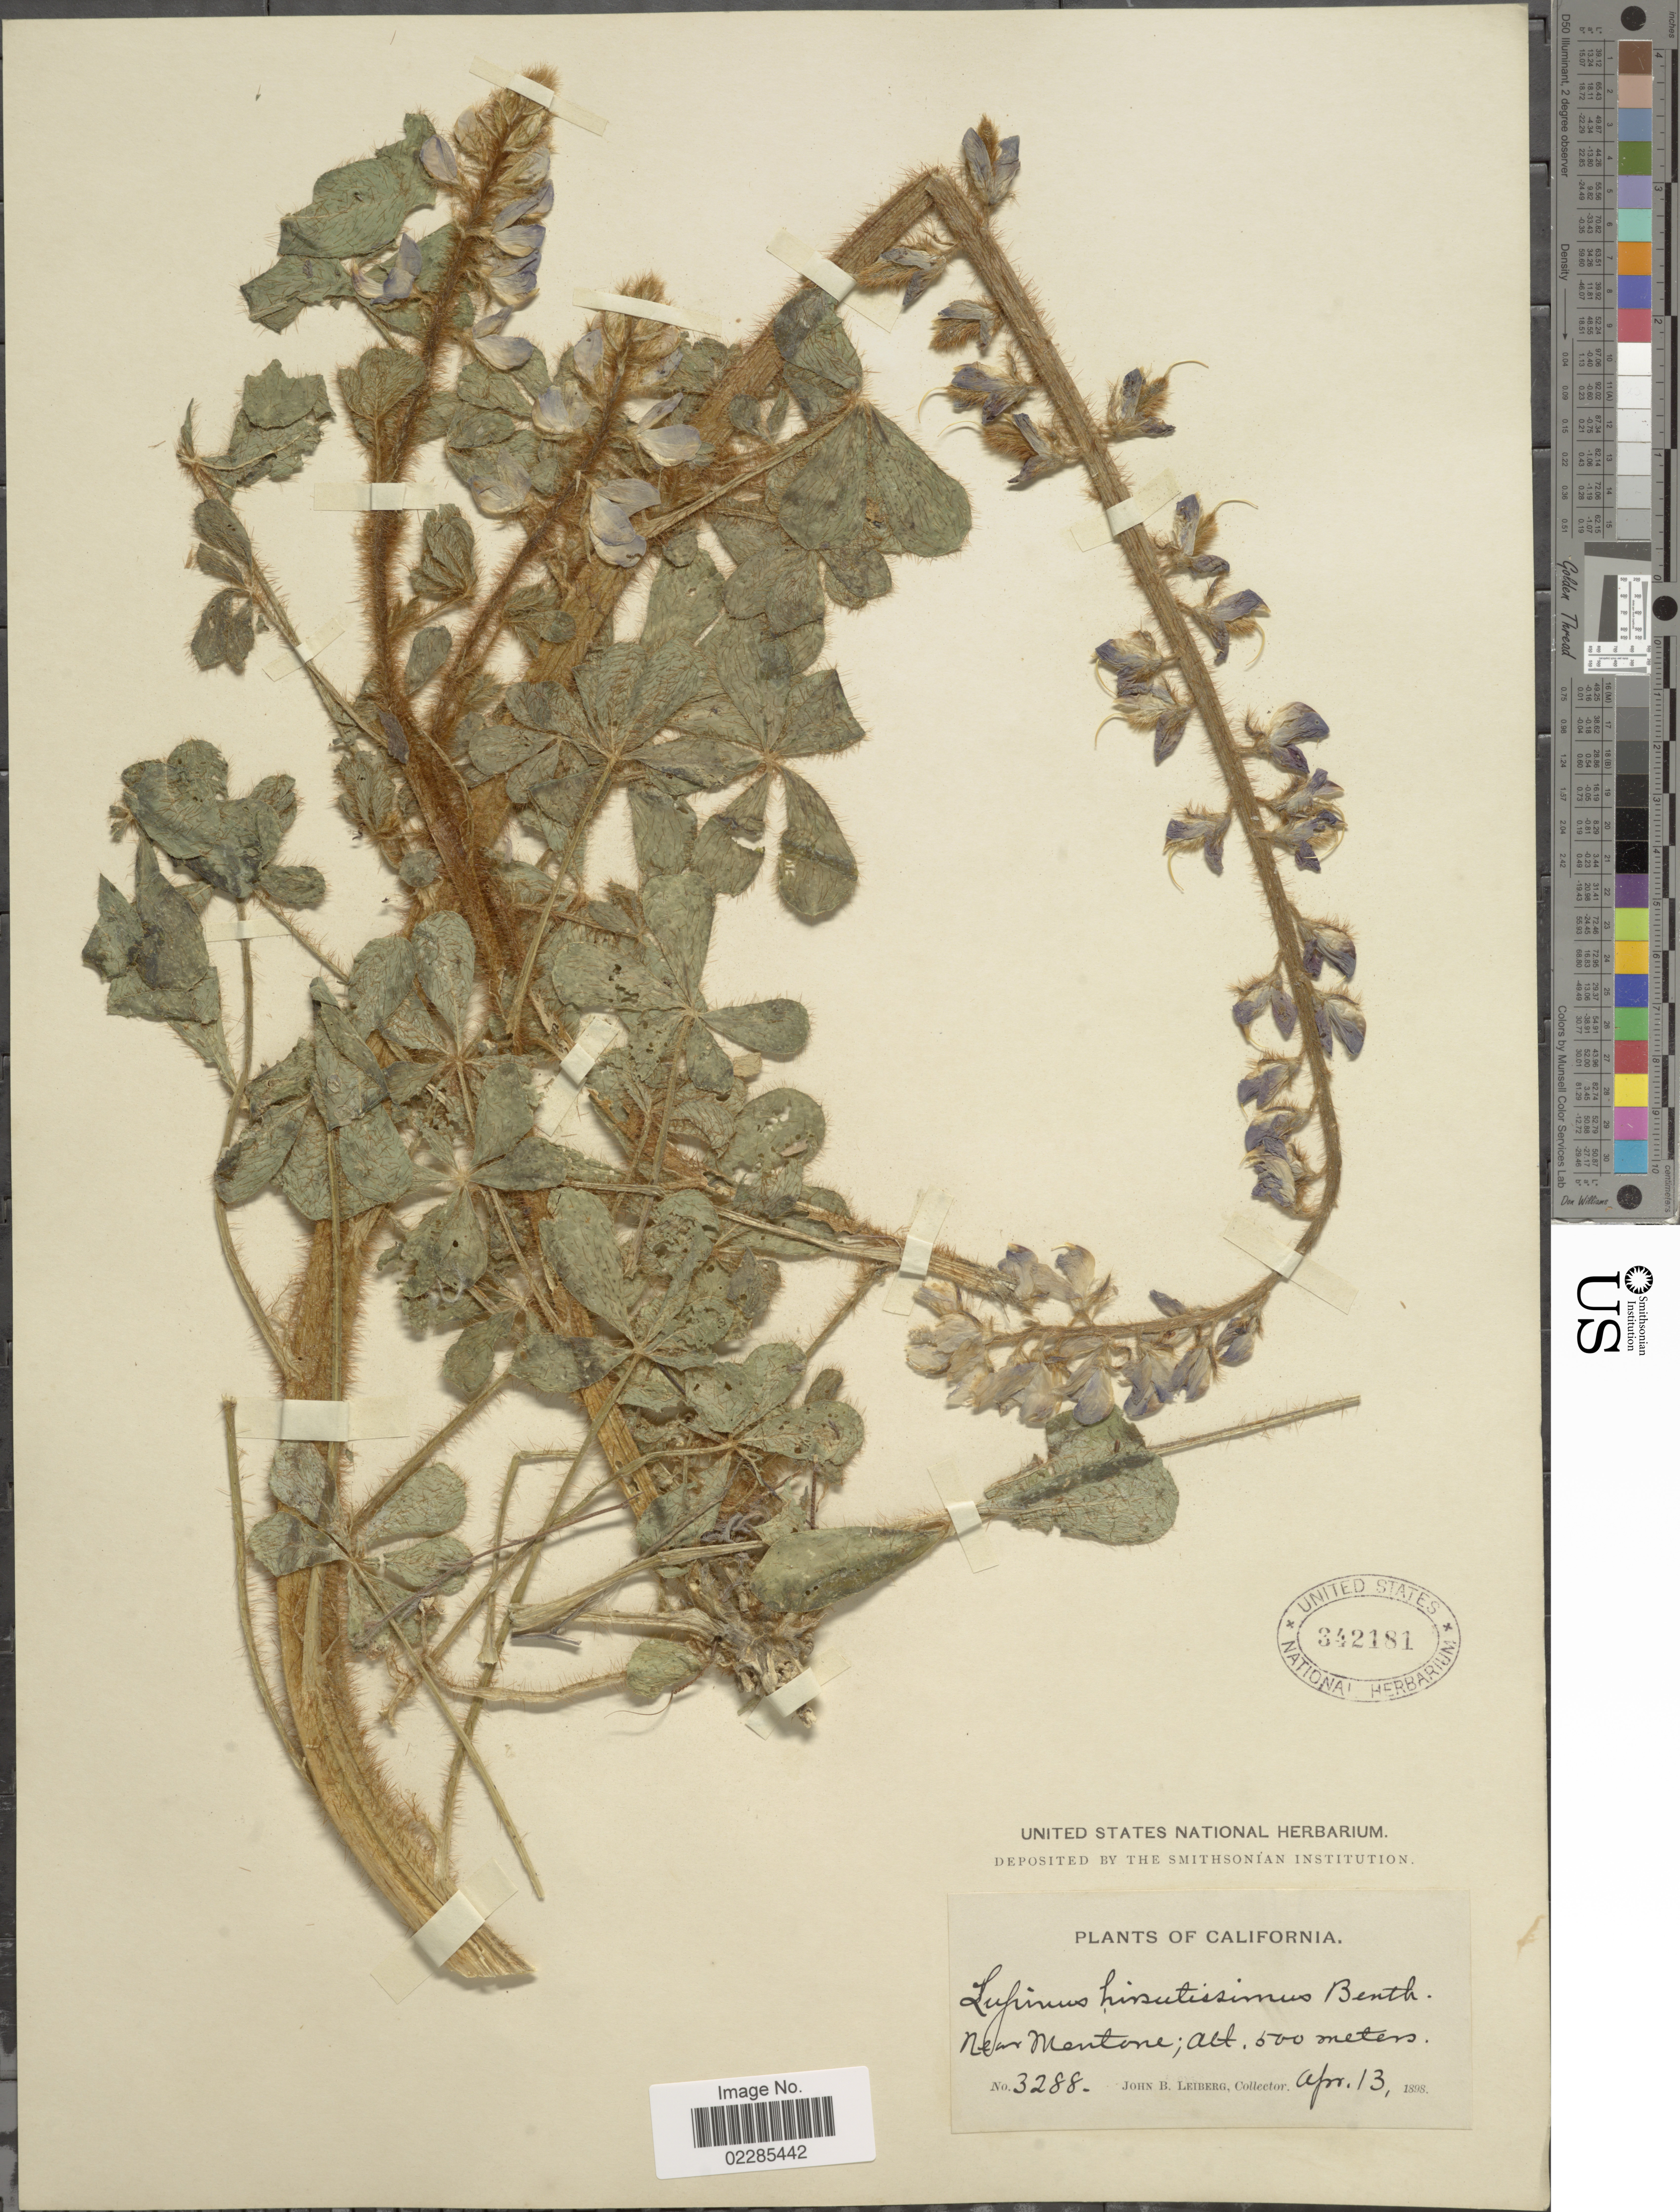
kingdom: Plantae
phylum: Tracheophyta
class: Magnoliopsida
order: Fabales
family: Fabaceae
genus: Lupinus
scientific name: Lupinus hirsutissimus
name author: Benth.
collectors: J. B. Leiberg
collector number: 3288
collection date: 1898-04-13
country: United States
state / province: California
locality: Near Mentone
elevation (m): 500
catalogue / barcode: US 342181